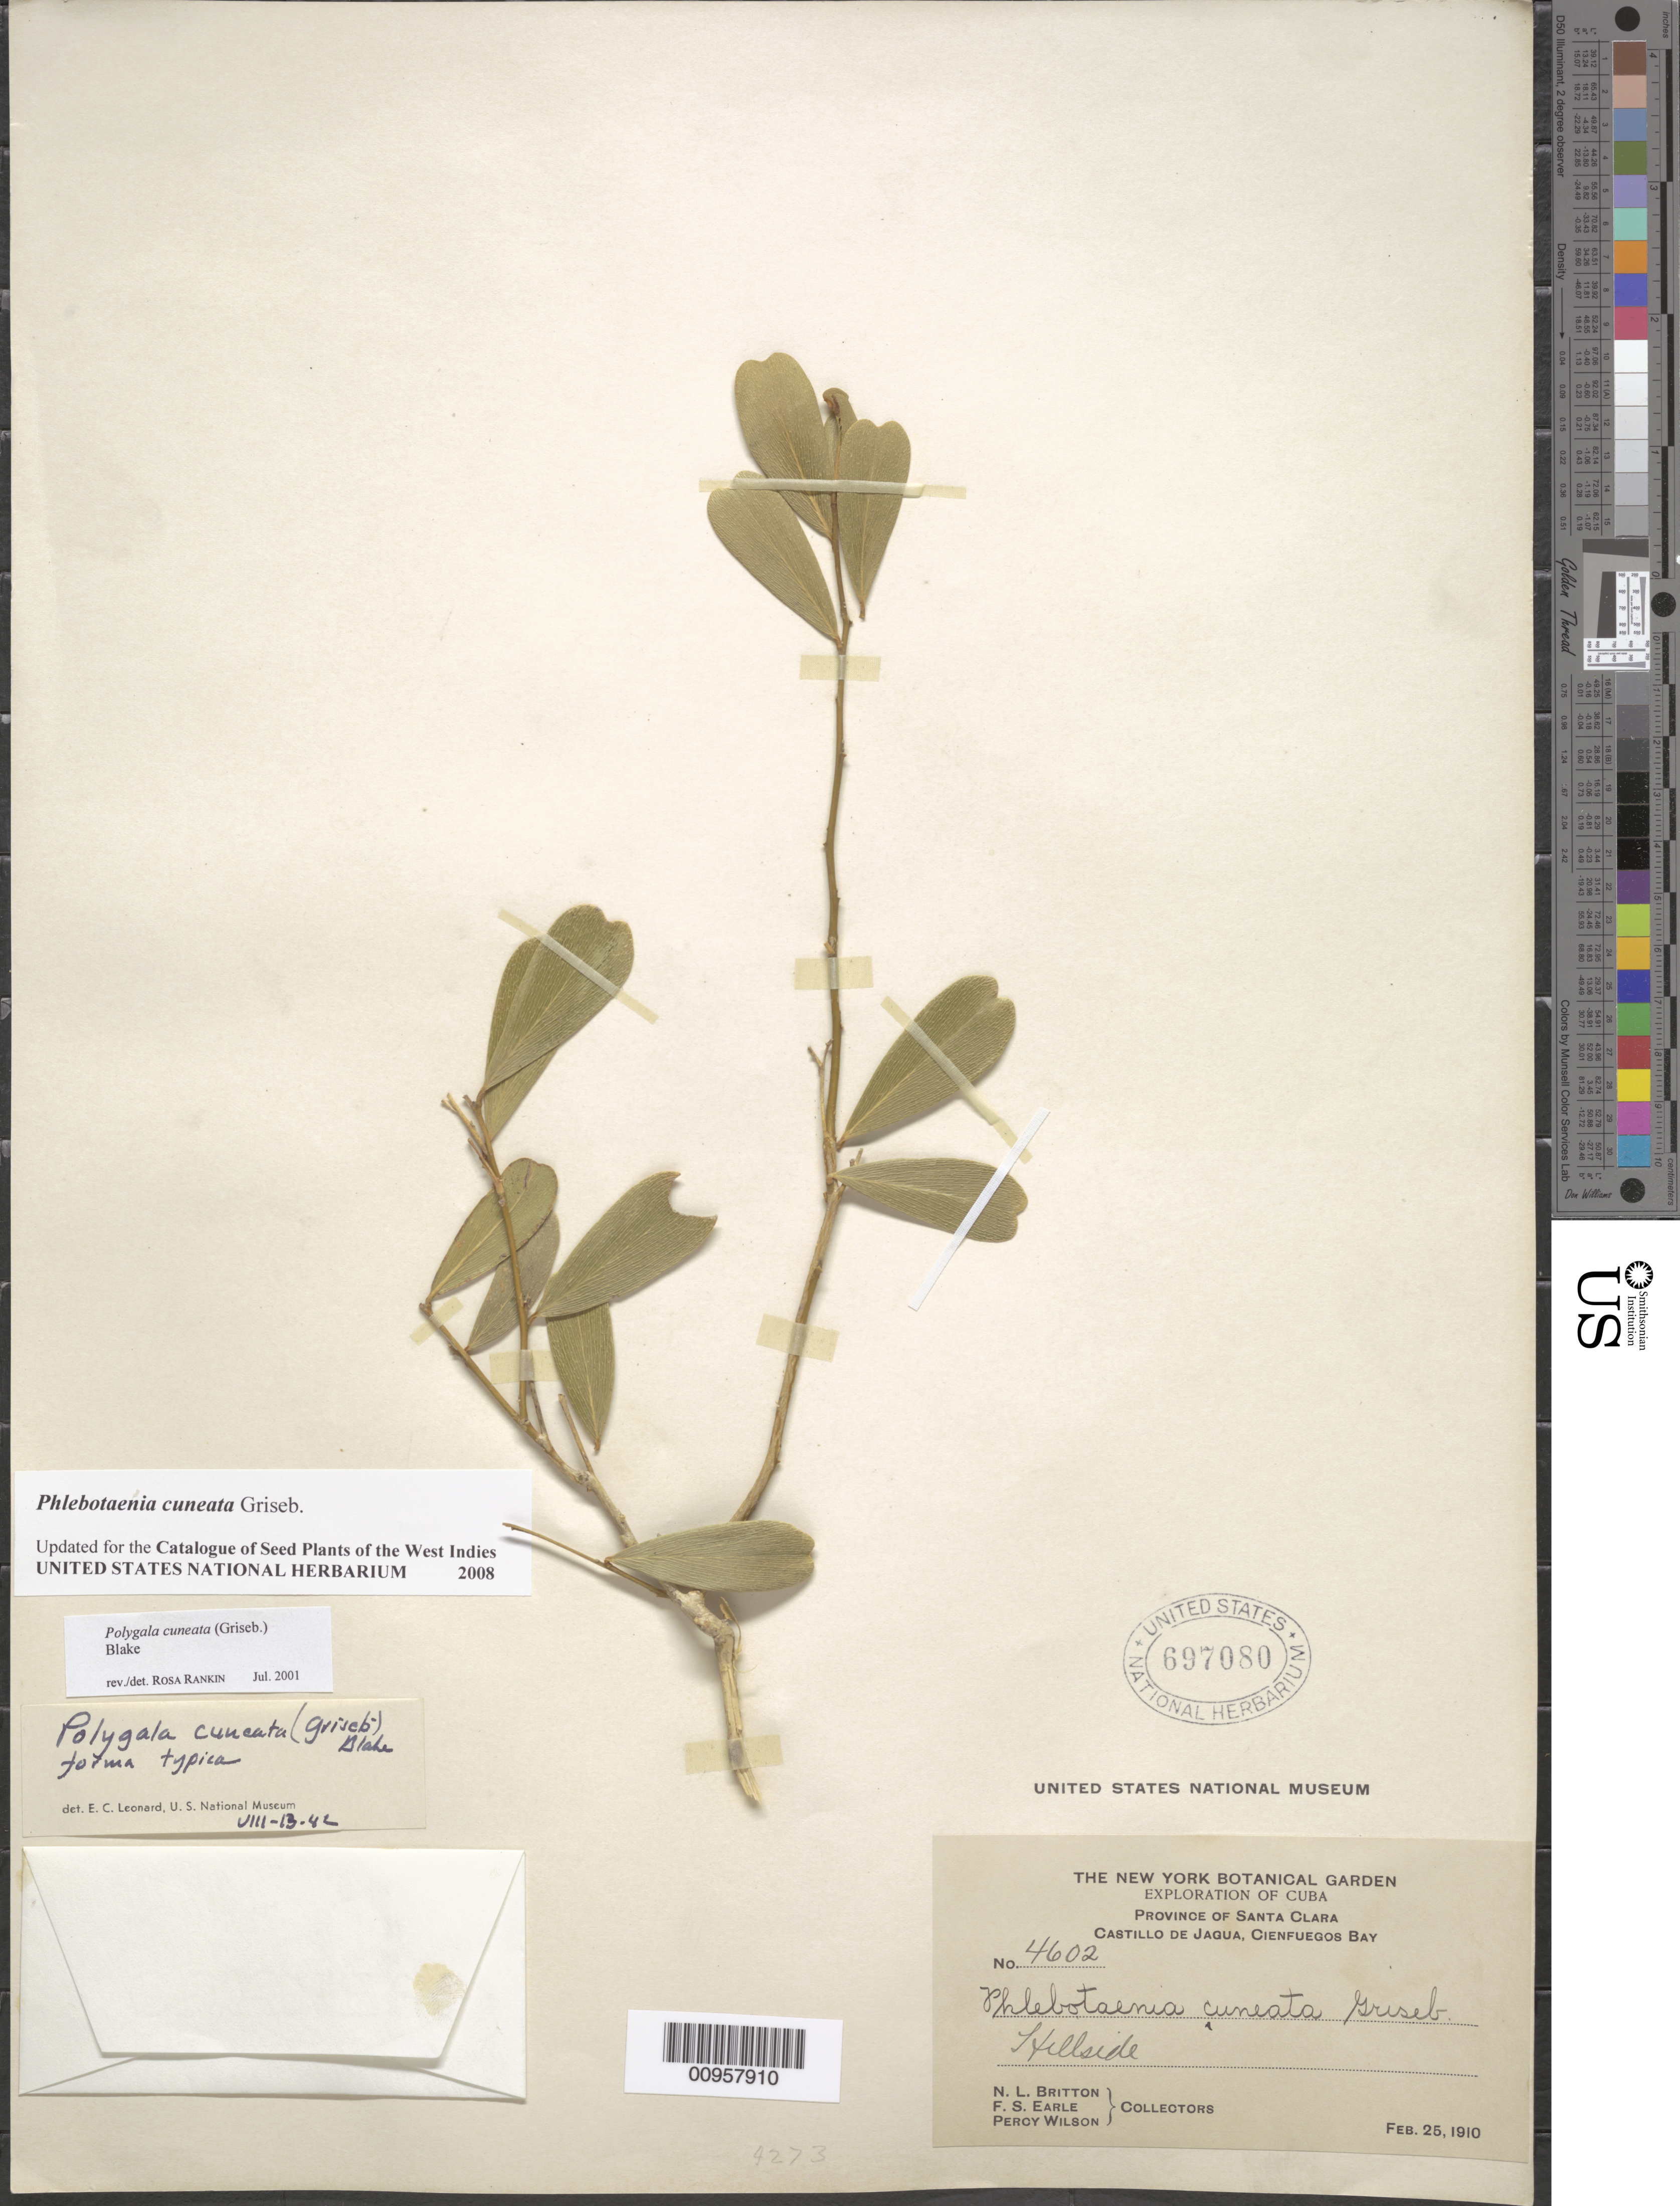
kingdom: Plantae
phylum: Tracheophyta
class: Magnoliopsida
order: Fabales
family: Polygalaceae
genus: Phlebotaenia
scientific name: Phlebotaenia cuneata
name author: Griseb.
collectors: N. Britton, F. S. Earle & P. Wilson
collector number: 4602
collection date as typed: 25 Feb 1910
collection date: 1910-02-25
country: Cuba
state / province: Las Villas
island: Cuba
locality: Castillo de Jagua, Cienfuegos Bay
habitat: Hillside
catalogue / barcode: US 697080